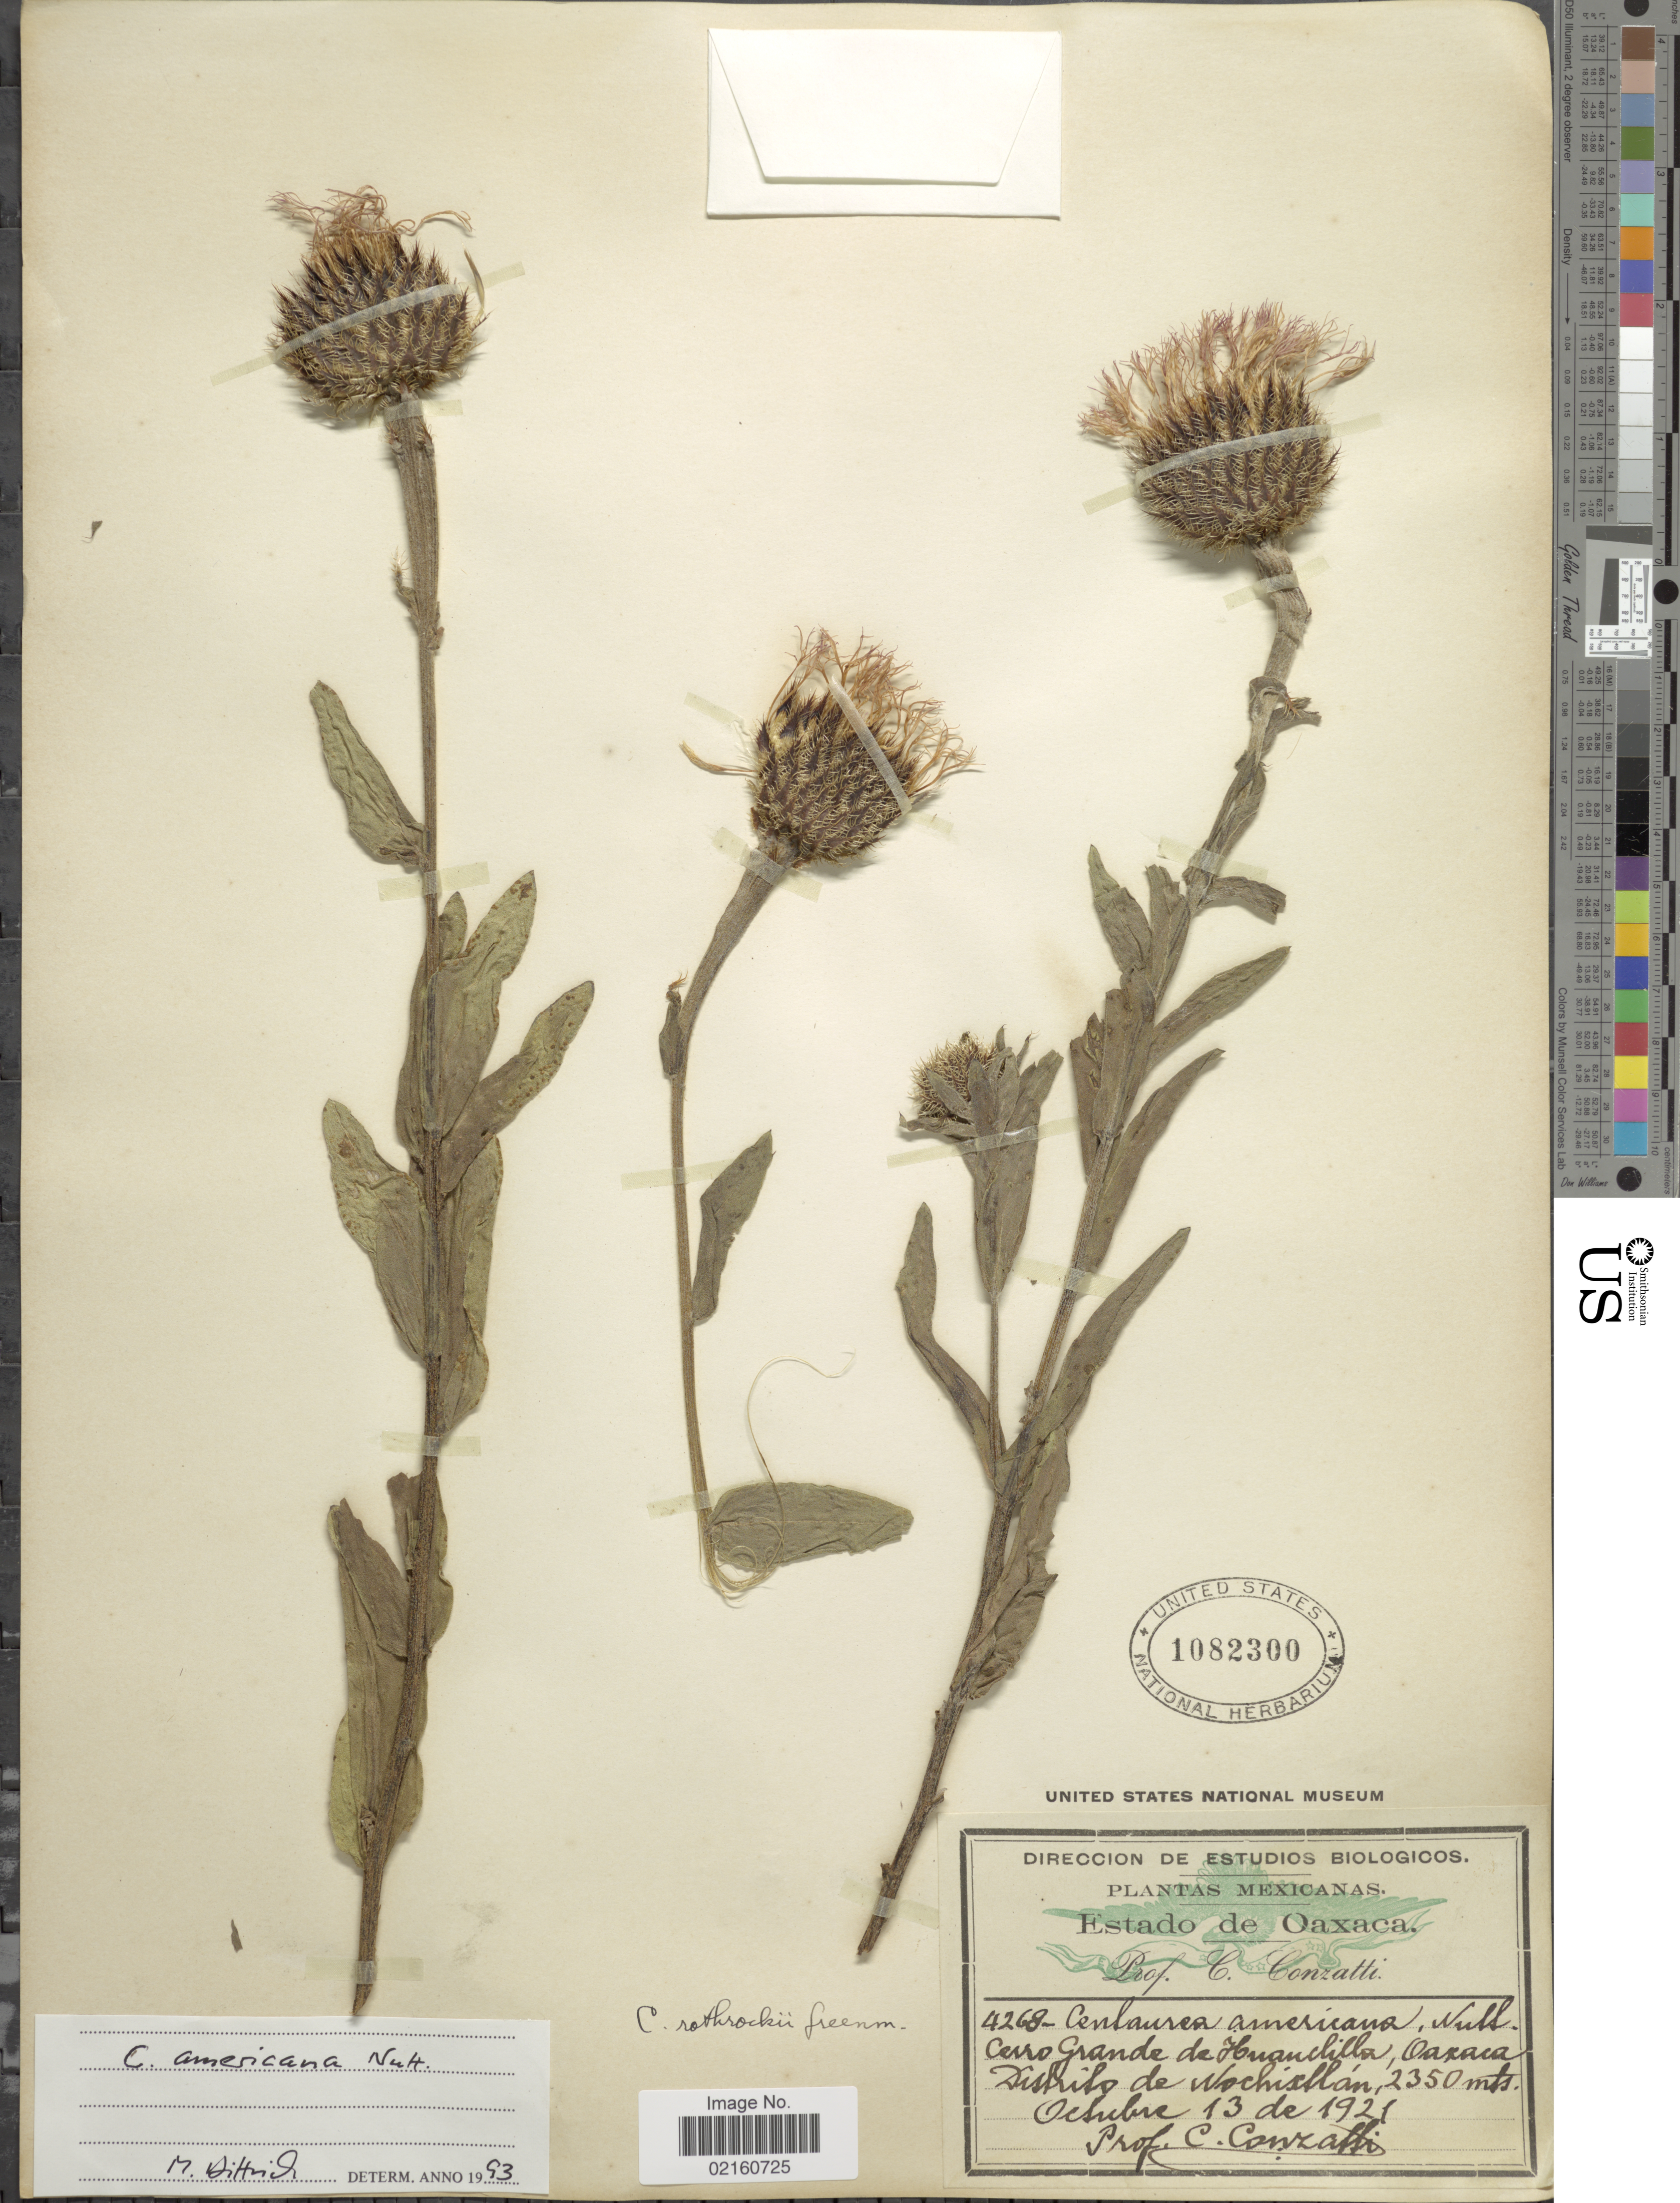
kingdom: Plantae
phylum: Tracheophyta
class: Magnoliopsida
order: Asterales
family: Asteraceae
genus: Plectocephalus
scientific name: Plectocephalus americanus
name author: (Nutt.) D. Don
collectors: C. Conzatti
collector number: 4268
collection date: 1921-10-13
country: Mexico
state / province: Oaxaca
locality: Cerro Grande de Huanchilla, Distrito de Nochistlán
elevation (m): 2350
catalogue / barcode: US 1082300